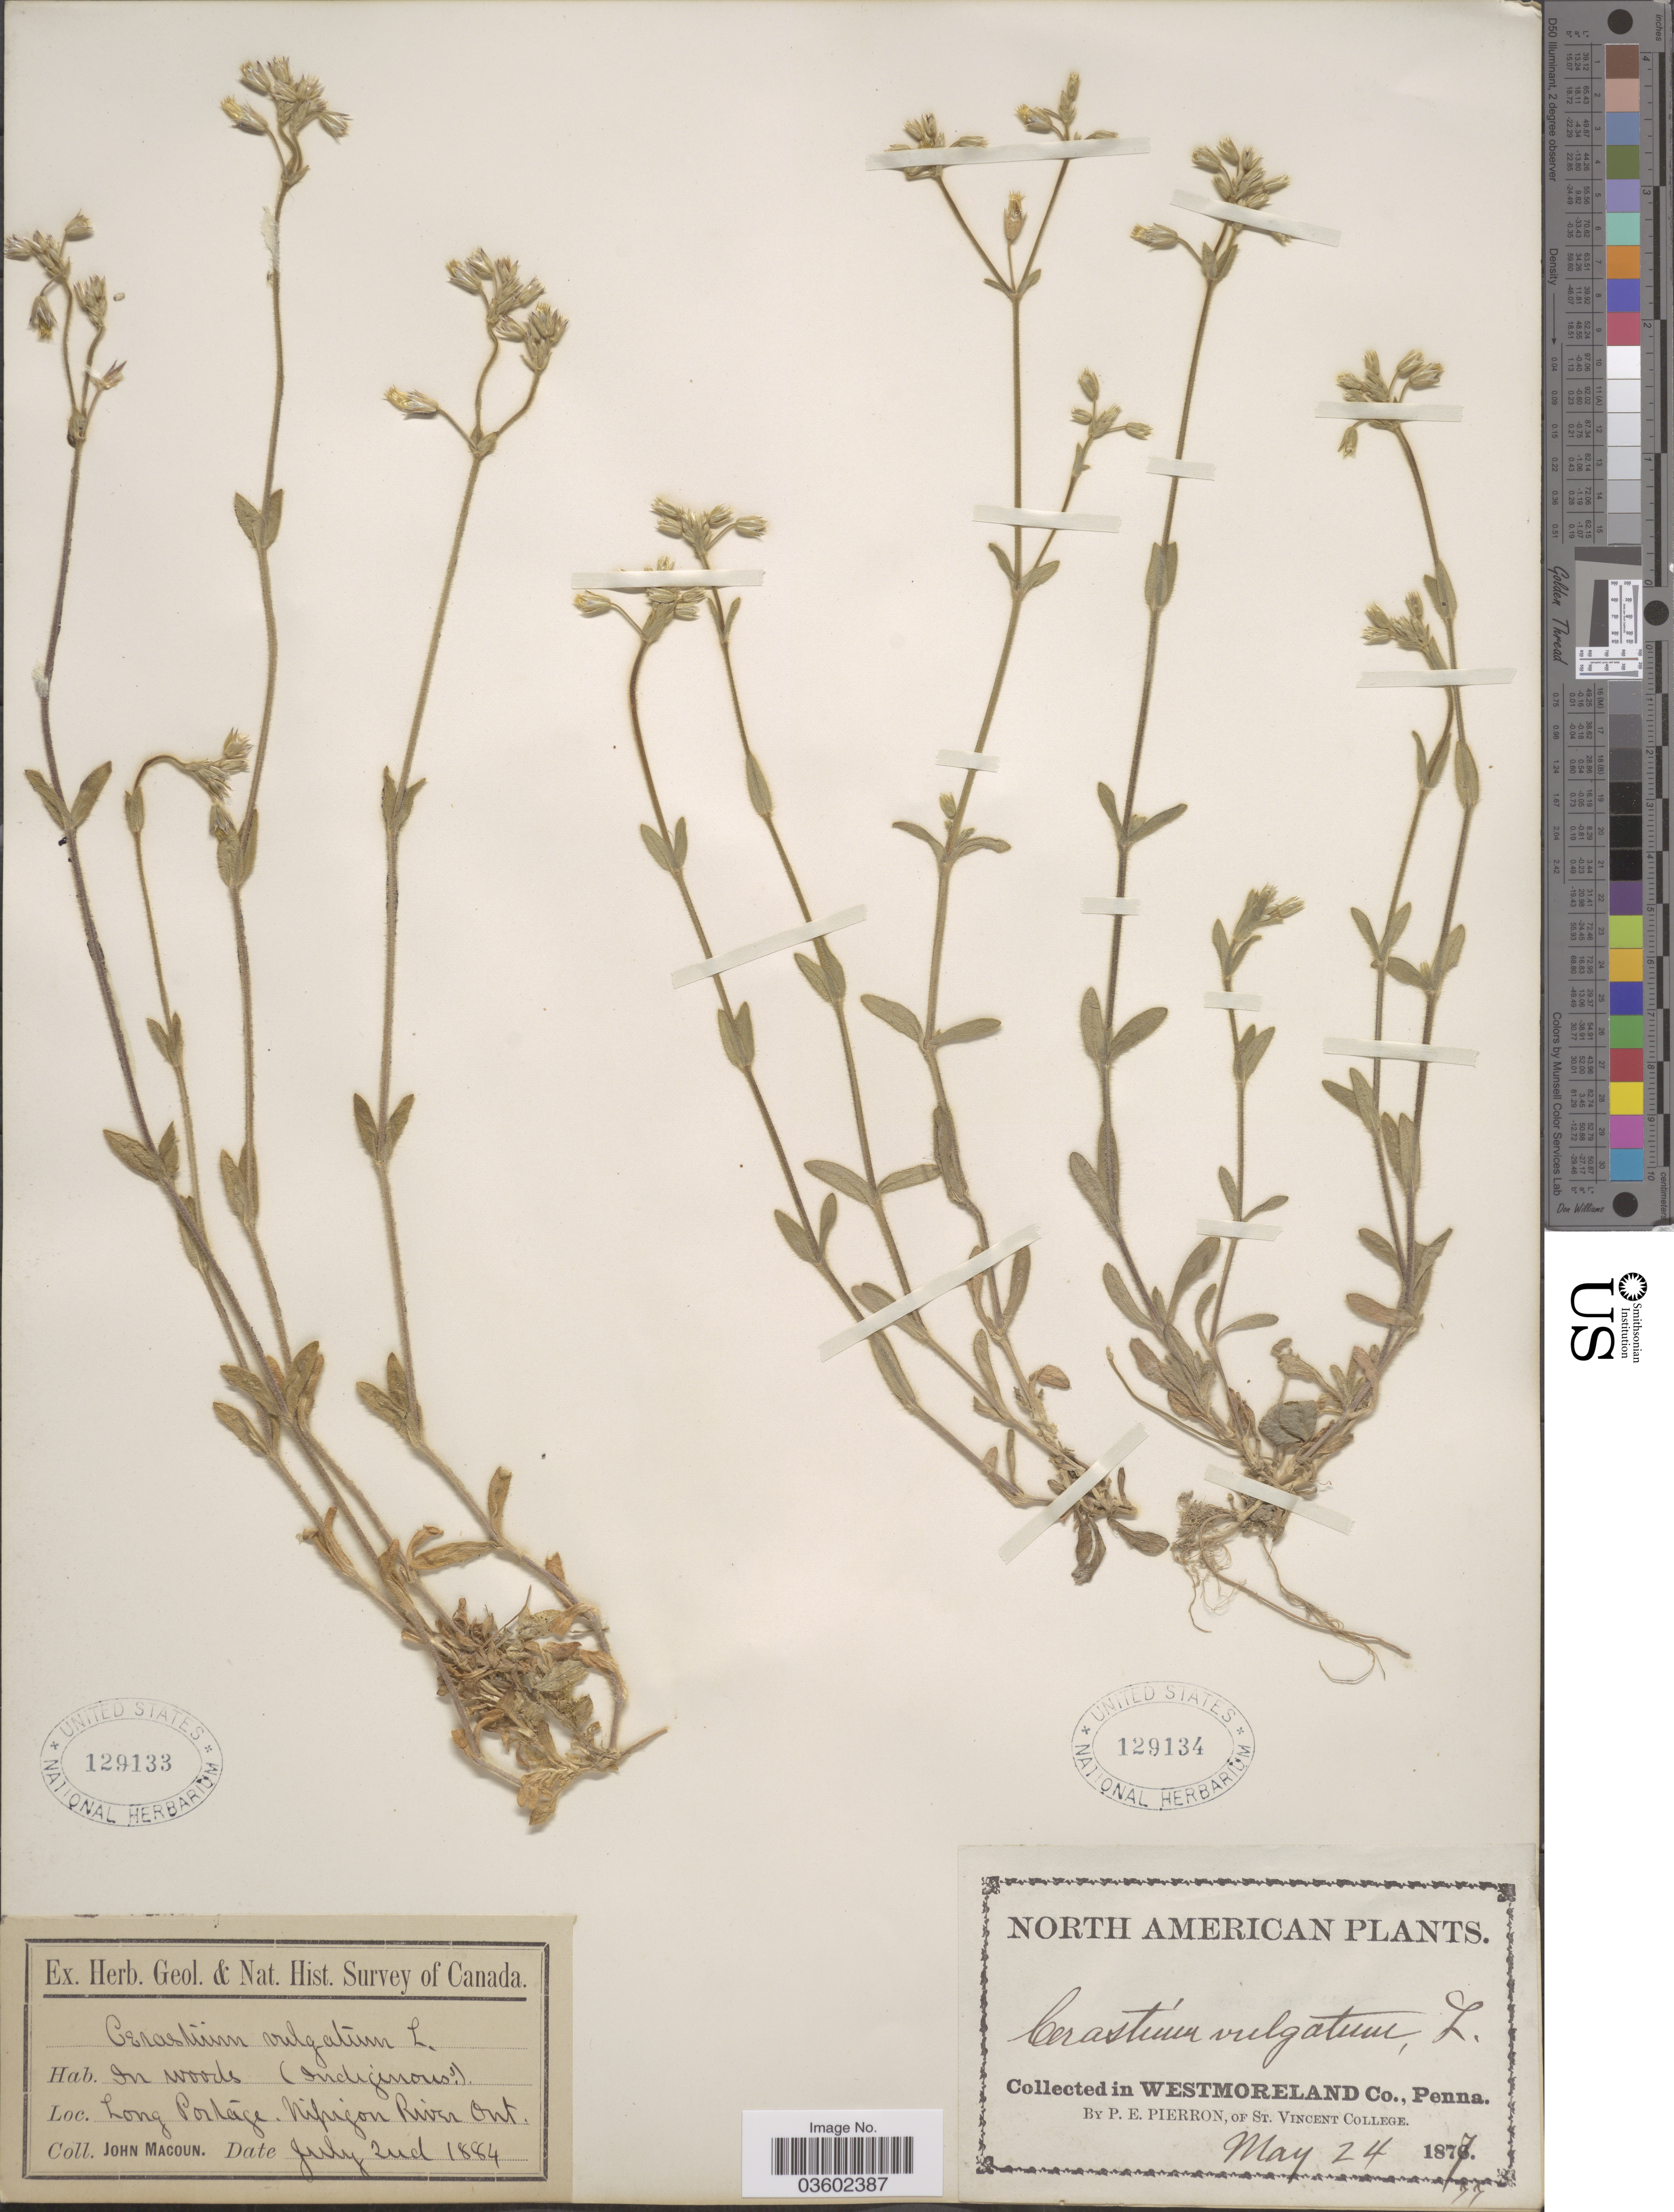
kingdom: Plantae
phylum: Tracheophyta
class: Magnoliopsida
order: Caryophyllales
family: Caryophyllaceae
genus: Cerastium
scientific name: Cerastium vulgatum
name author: L.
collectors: P. Pierron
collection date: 1877-05-24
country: United States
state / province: Pennsylvania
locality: Westmoreland Co.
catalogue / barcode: US 129134-2